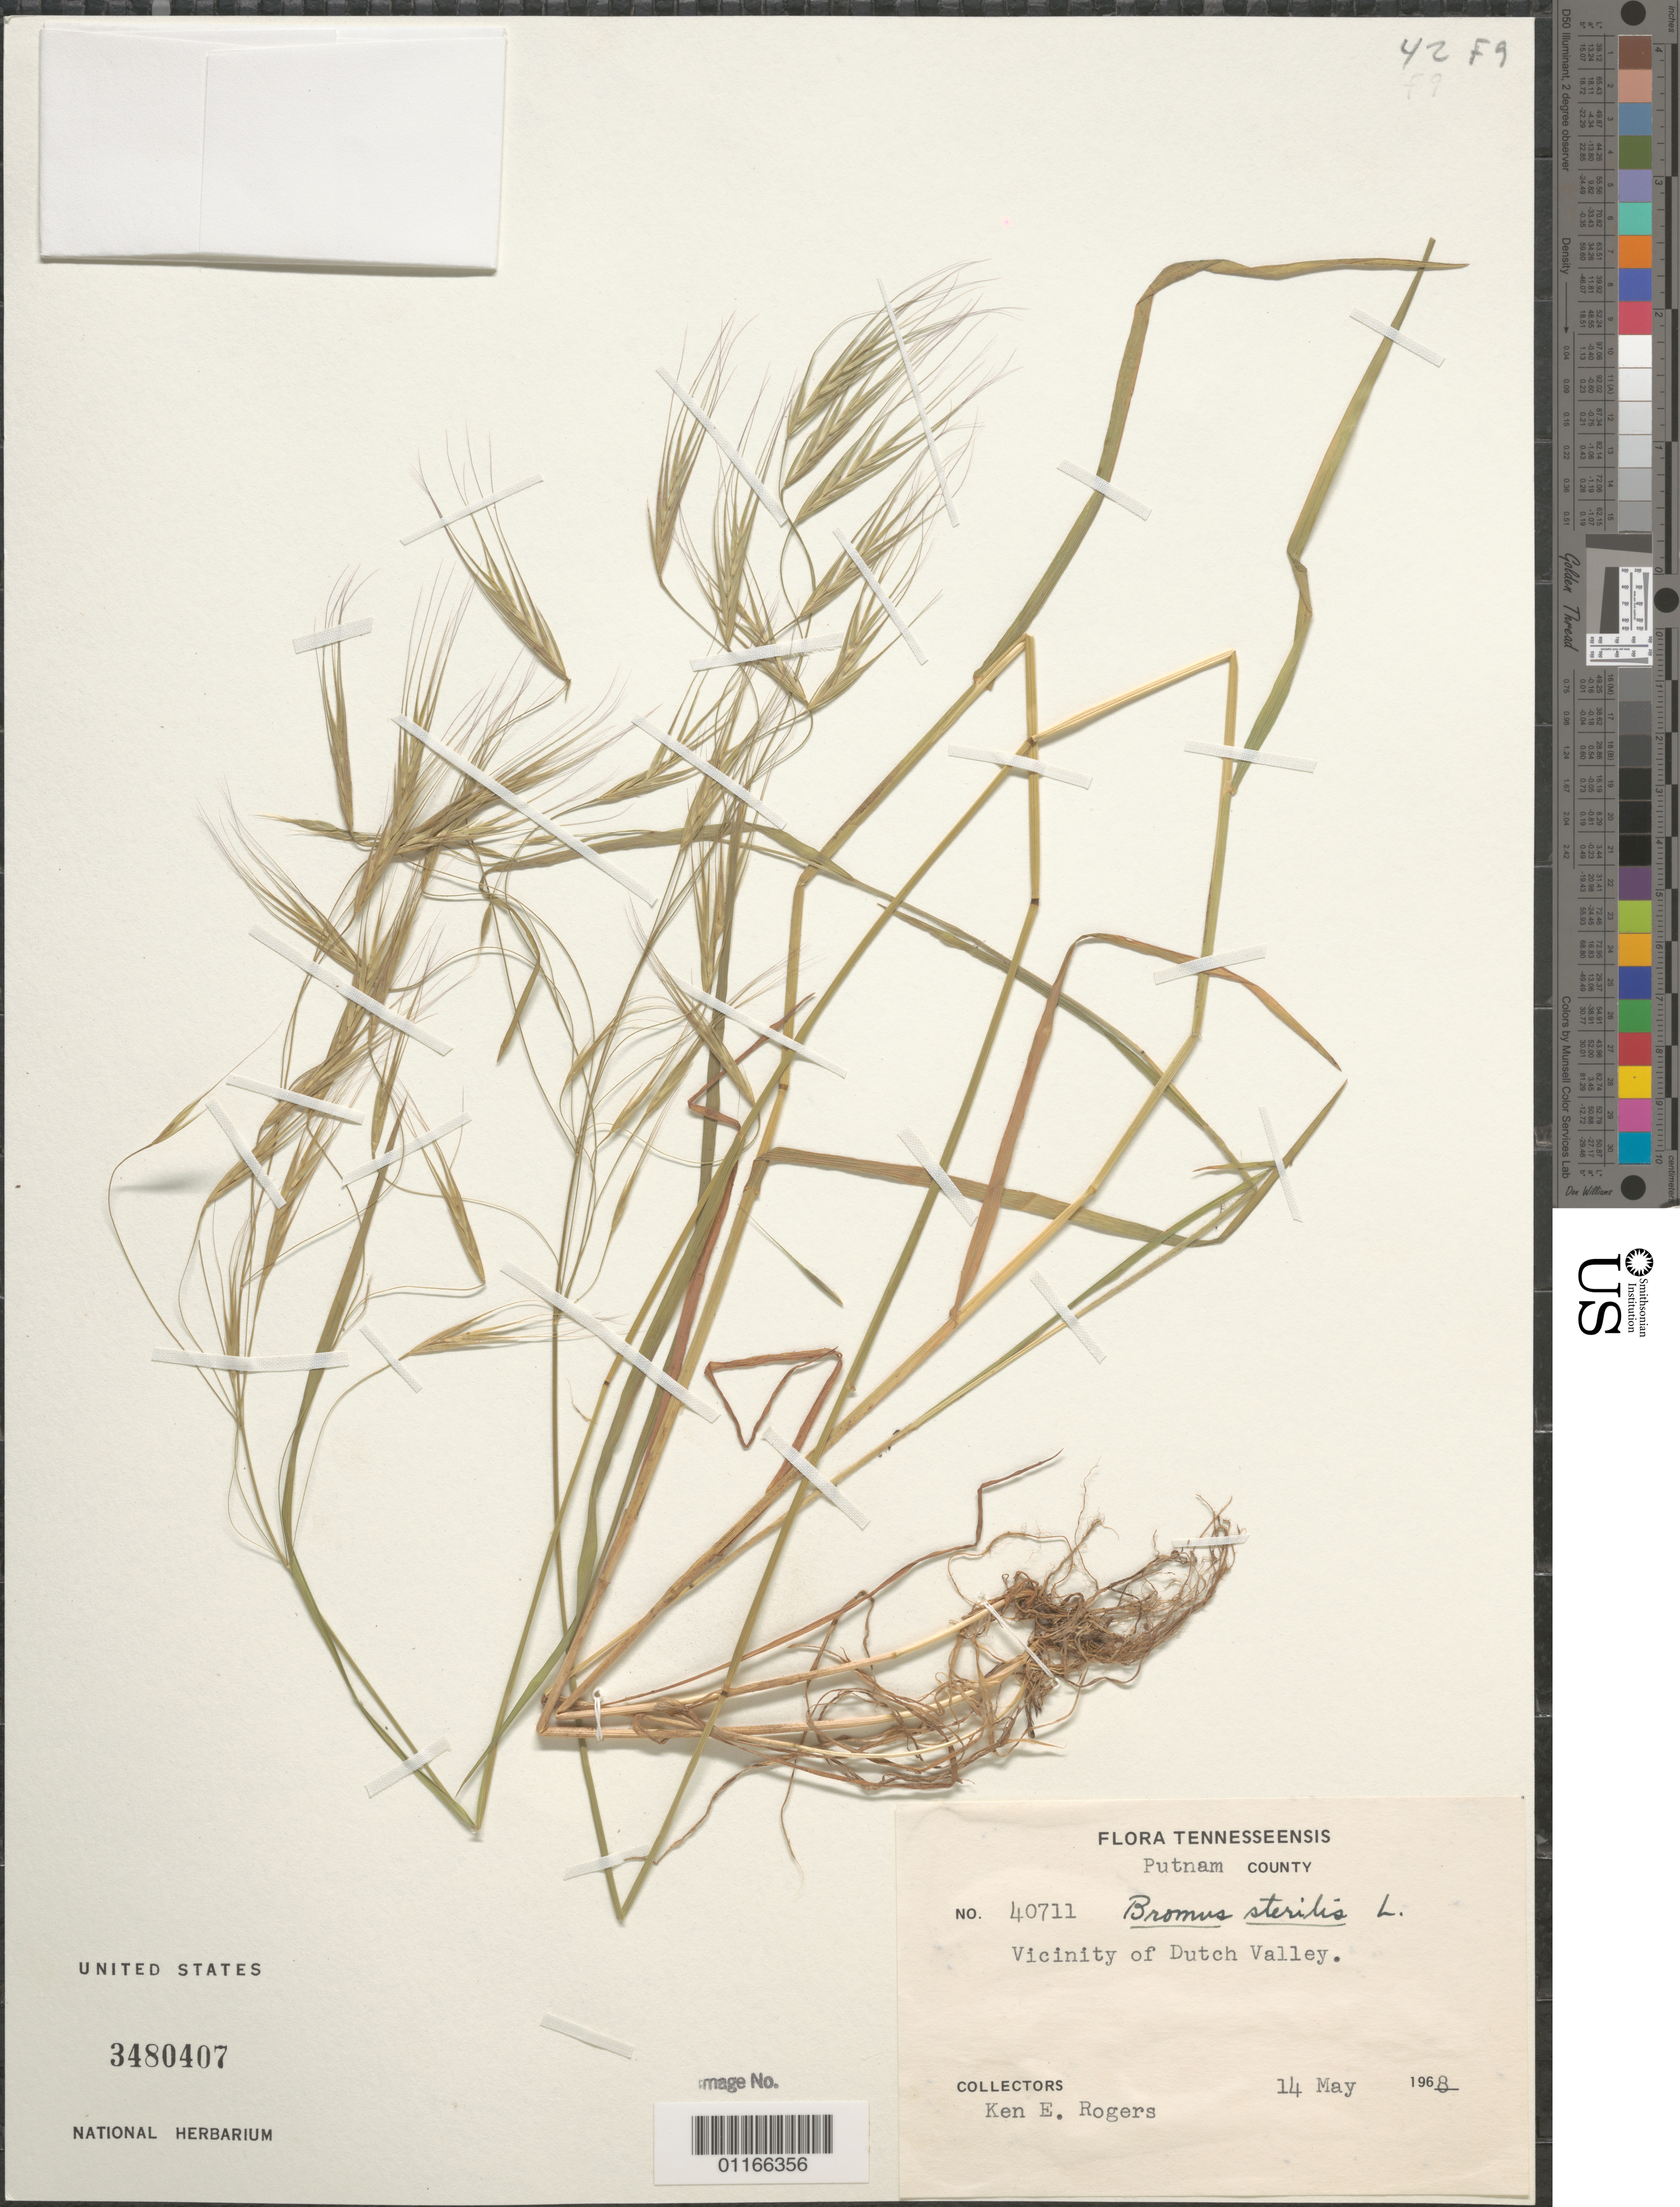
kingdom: Plantae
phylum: Tracheophyta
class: Liliopsida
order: Poales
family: Poaceae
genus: Bromus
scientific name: Bromus sterilis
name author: L.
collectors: K. Rogers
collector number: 40711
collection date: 1968-05-14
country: United States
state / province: Tennessee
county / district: Putnam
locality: Vicinity of Dutch Valley.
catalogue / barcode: US 3480407